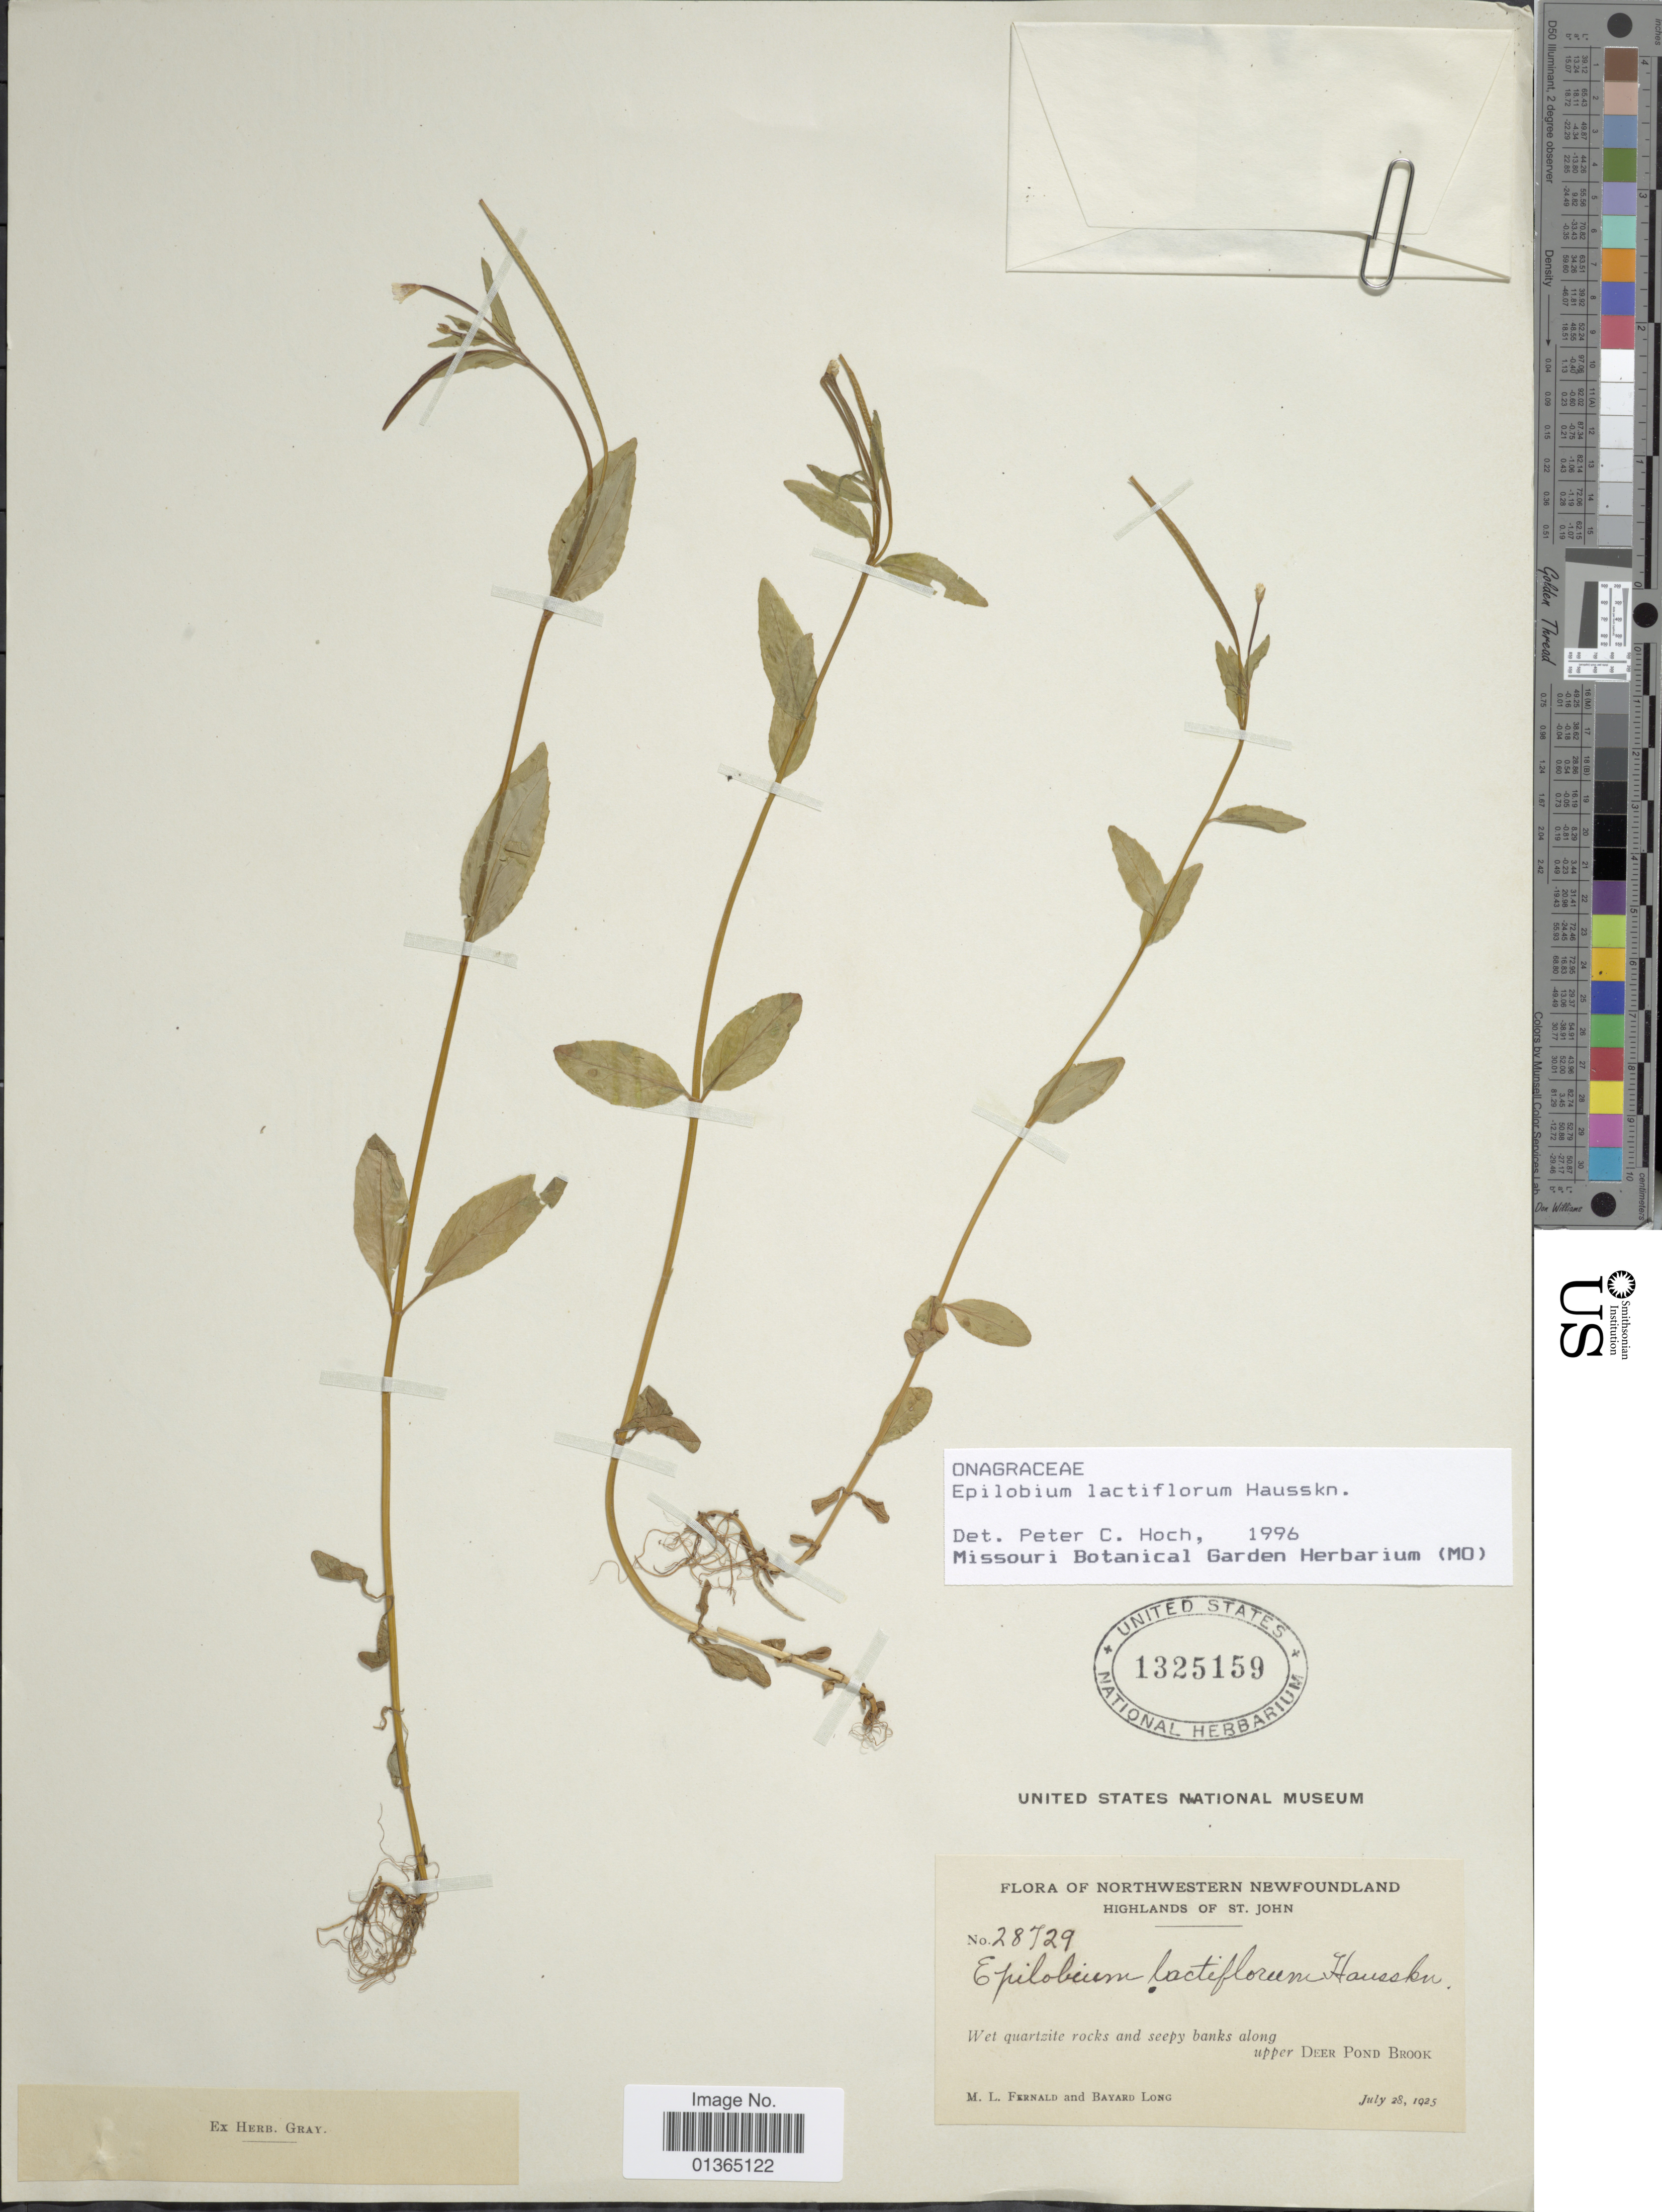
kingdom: Plantae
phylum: Tracheophyta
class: Magnoliopsida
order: Myrtales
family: Onagraceae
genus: Epilobium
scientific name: Epilobium lactiflorum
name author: Hausskn.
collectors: M. L. Fernald & B. Long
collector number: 28729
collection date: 1925-07-28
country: Canada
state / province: Newfoundland and Labrador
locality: Northwestern Newfoundland. Highlands of St. John. Wet quartzite rocks and seepy banks along upper Deer Pond Brook.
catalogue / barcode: US 1325159